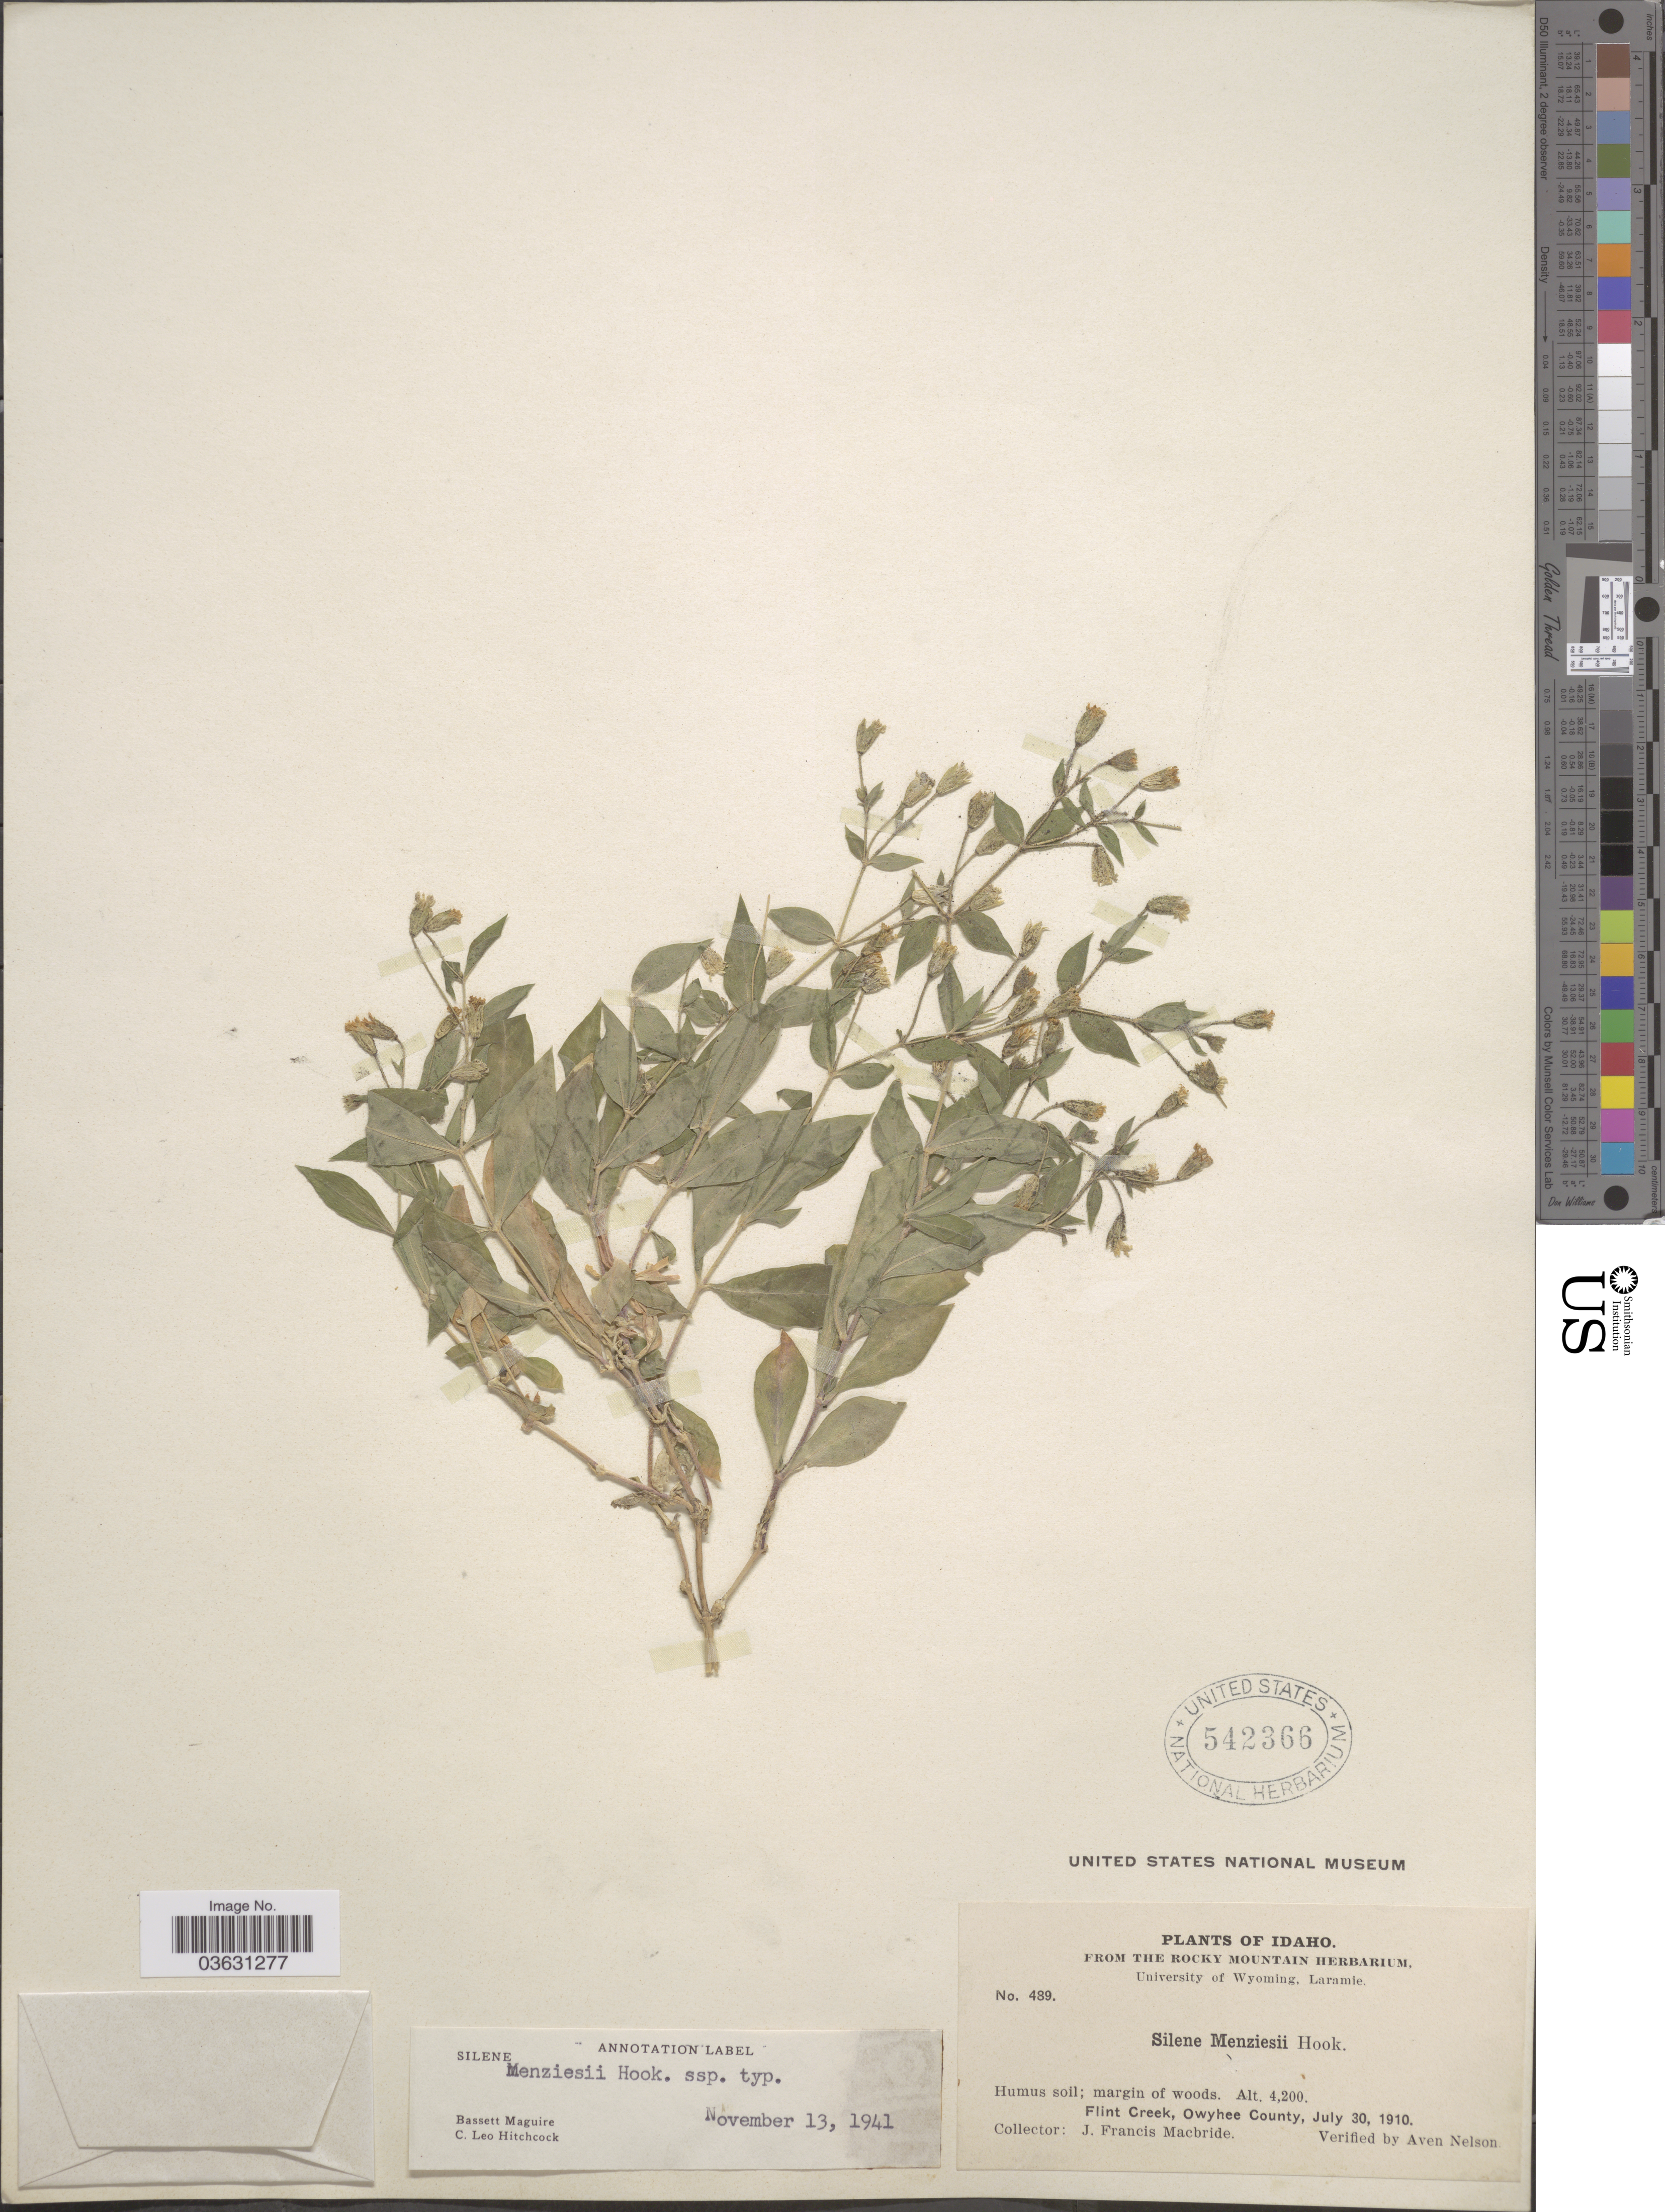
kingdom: Plantae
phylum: Tracheophyta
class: Magnoliopsida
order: Caryophyllales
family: Caryophyllaceae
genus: Silene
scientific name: Silene menziesii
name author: Hook.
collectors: J. F. Macbride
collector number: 489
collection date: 1910-07-30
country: United States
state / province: Idaho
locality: Flint Creek, Owyhee County.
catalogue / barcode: US 542366